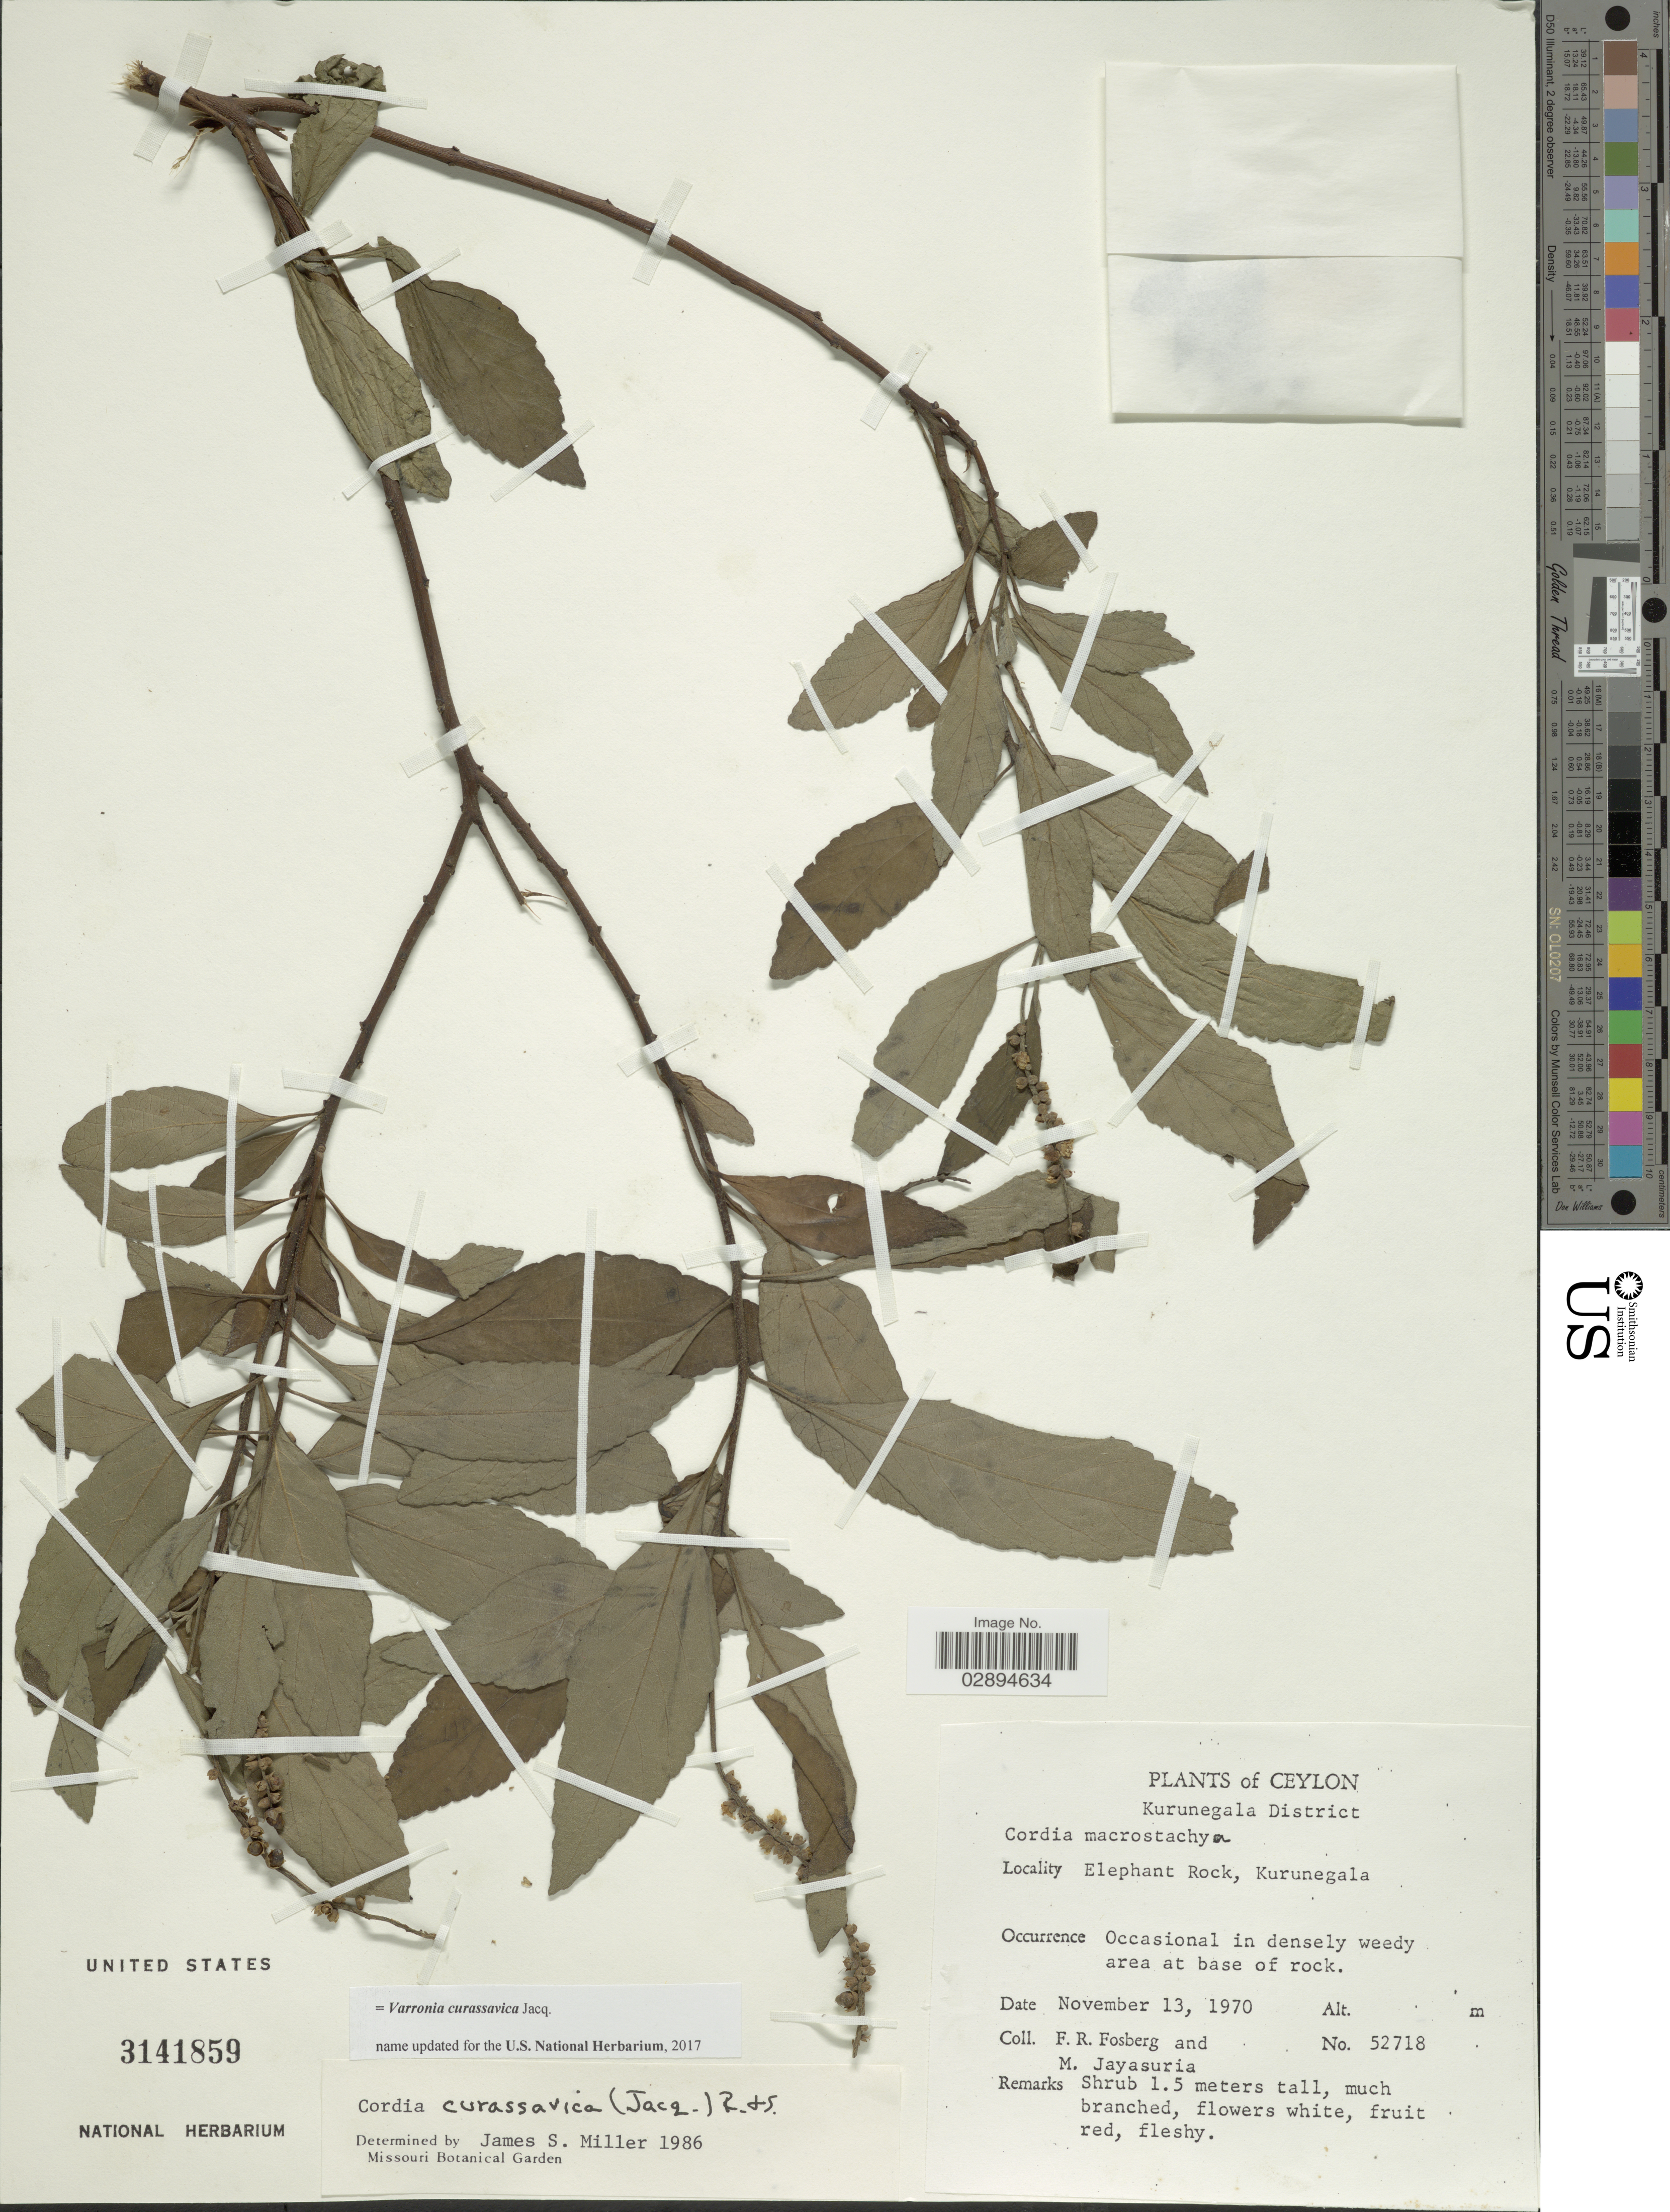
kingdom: Plantae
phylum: Tracheophyta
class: Magnoliopsida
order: Boraginales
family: Cordiaceae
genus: Varronia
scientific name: Varronia curassavica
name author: Jacq.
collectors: F. R. Fosberg & M. Jayasuria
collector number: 52718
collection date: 1970-11-13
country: Sri Lanka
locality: Ceylon. Kurunegala District. Elephant Rock, Kurunegala.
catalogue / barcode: US 3141859